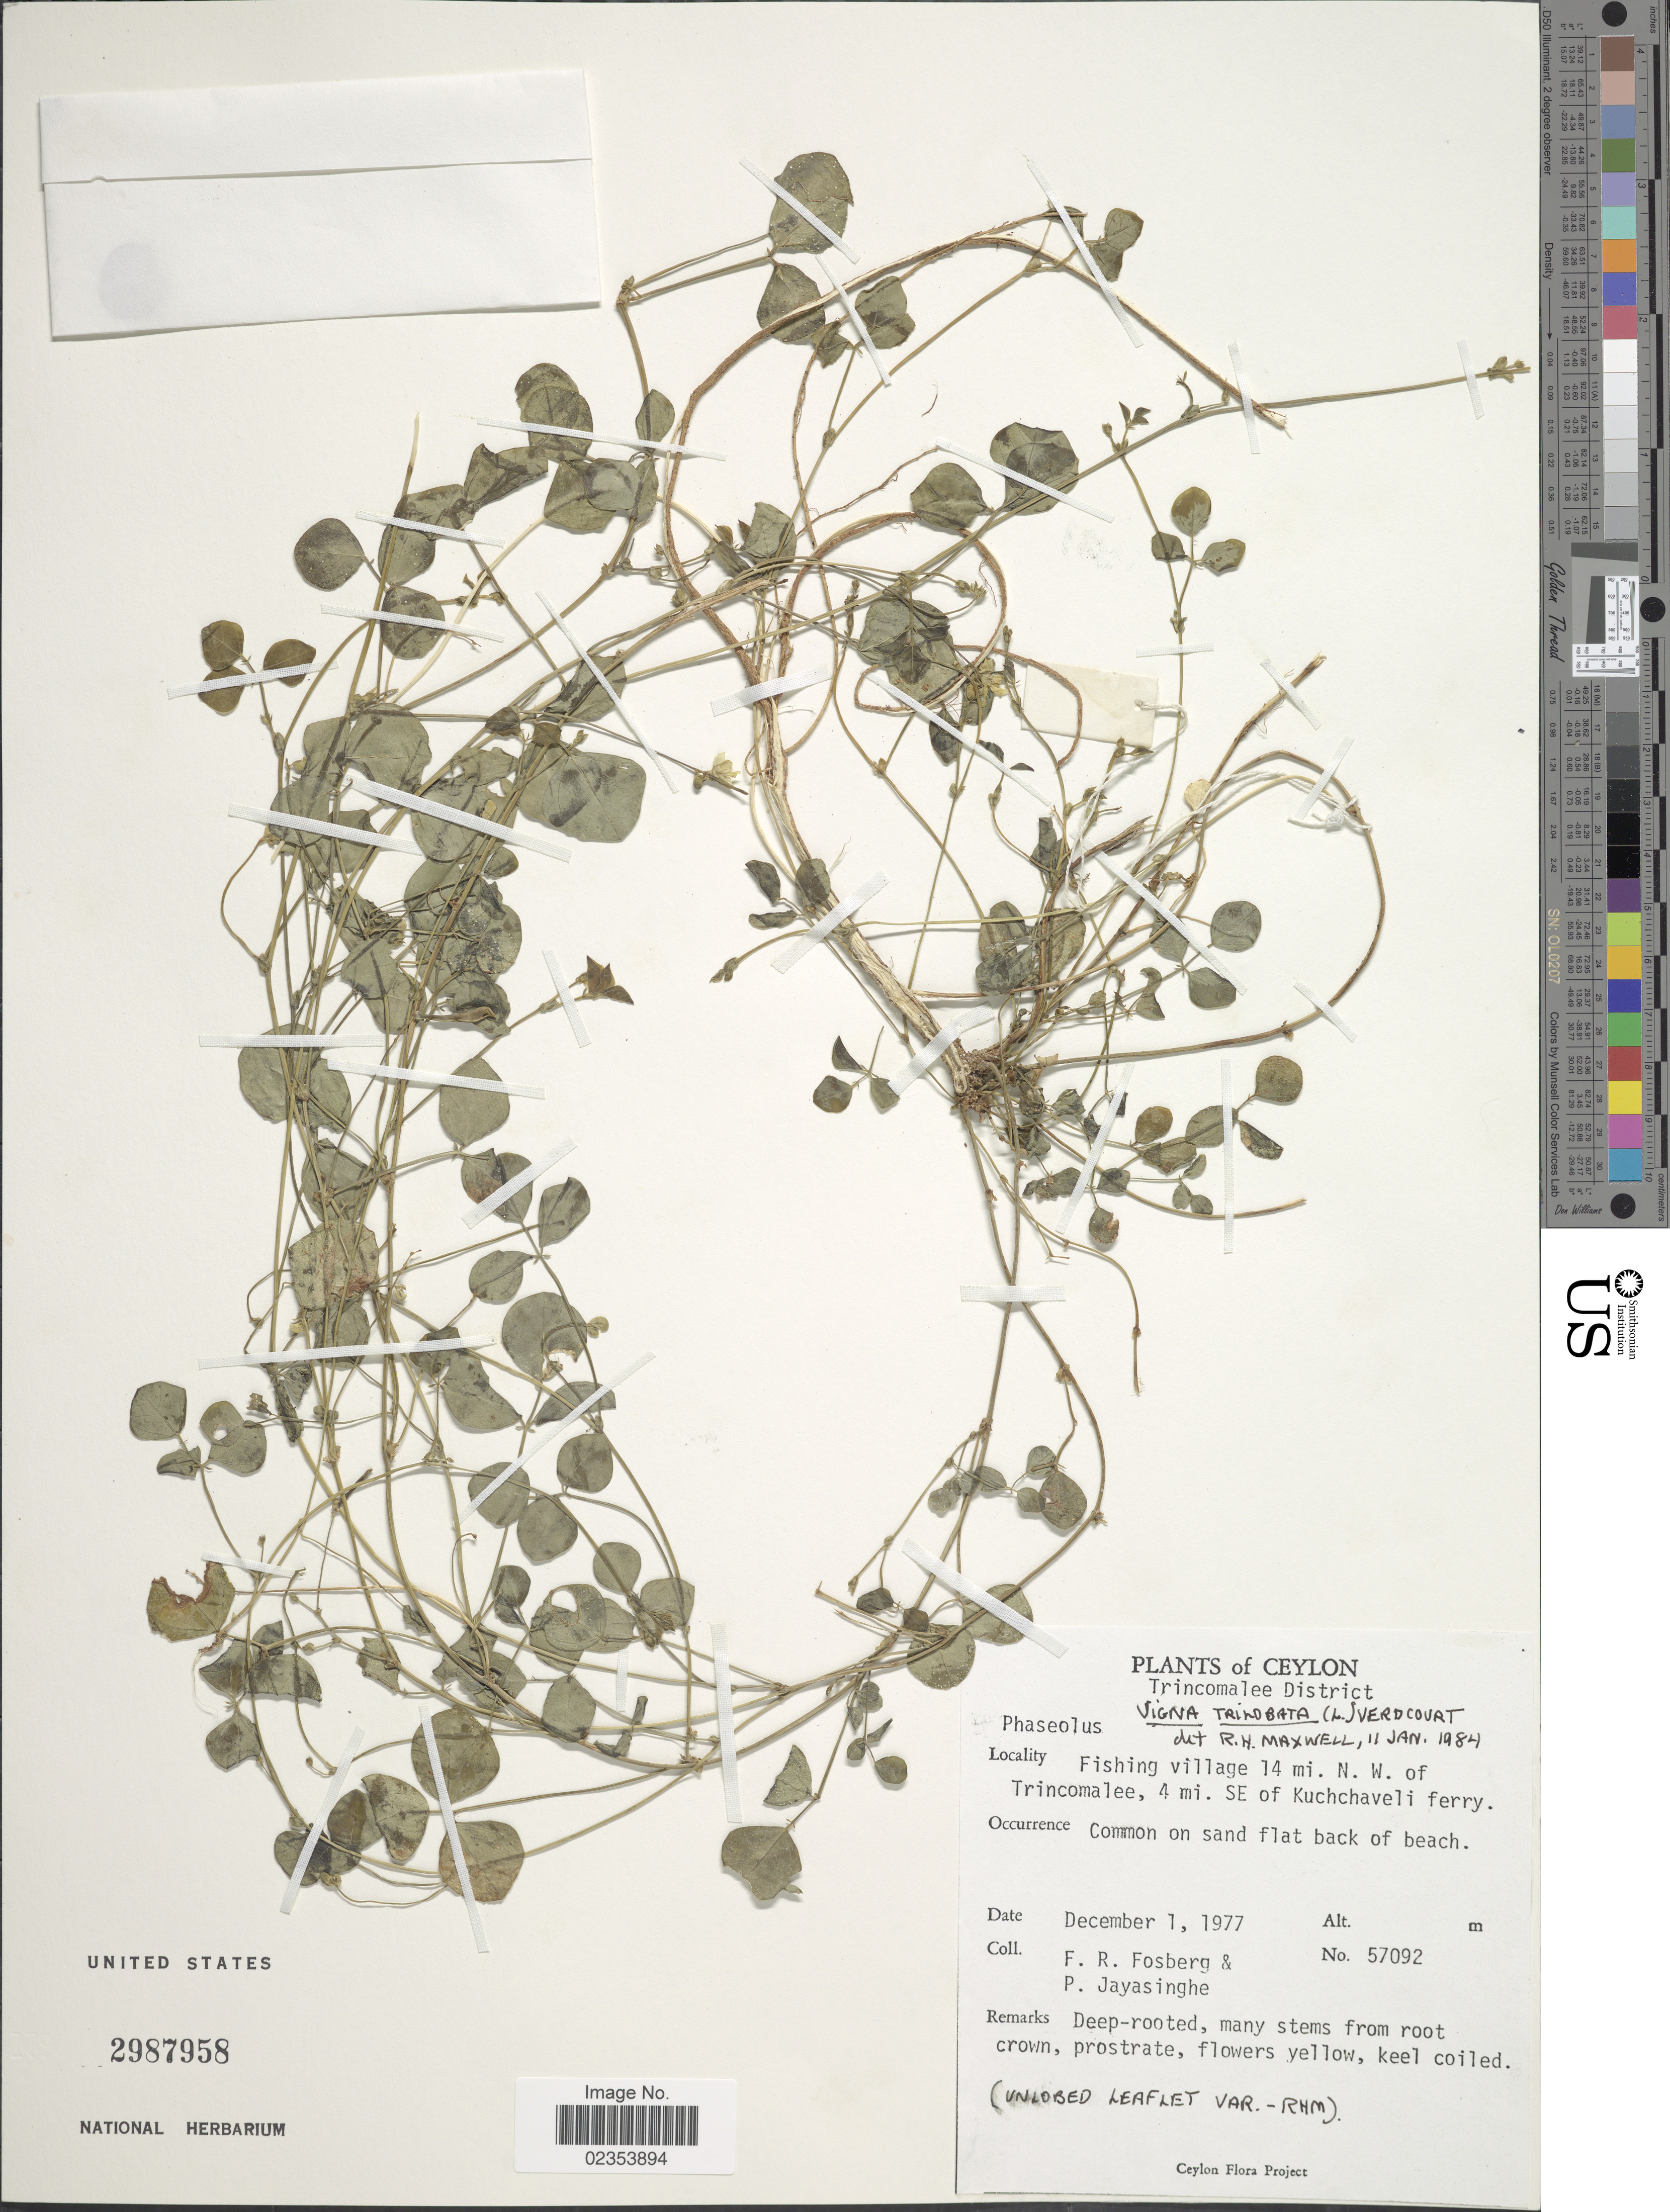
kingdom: Plantae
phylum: Tracheophyta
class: Magnoliopsida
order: Fabales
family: Fabaceae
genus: Vigna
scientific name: Vigna trilobata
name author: (L.) Verdc.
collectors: F. R. Fosberg & P. Jayasinghe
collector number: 57092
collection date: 1977-12-01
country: Sri Lanka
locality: Ceylon. Fishing village 14 mi. N. W. of Trincomalee, 4 mi. SE of Kuchchaveli ferry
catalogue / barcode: US 2987958